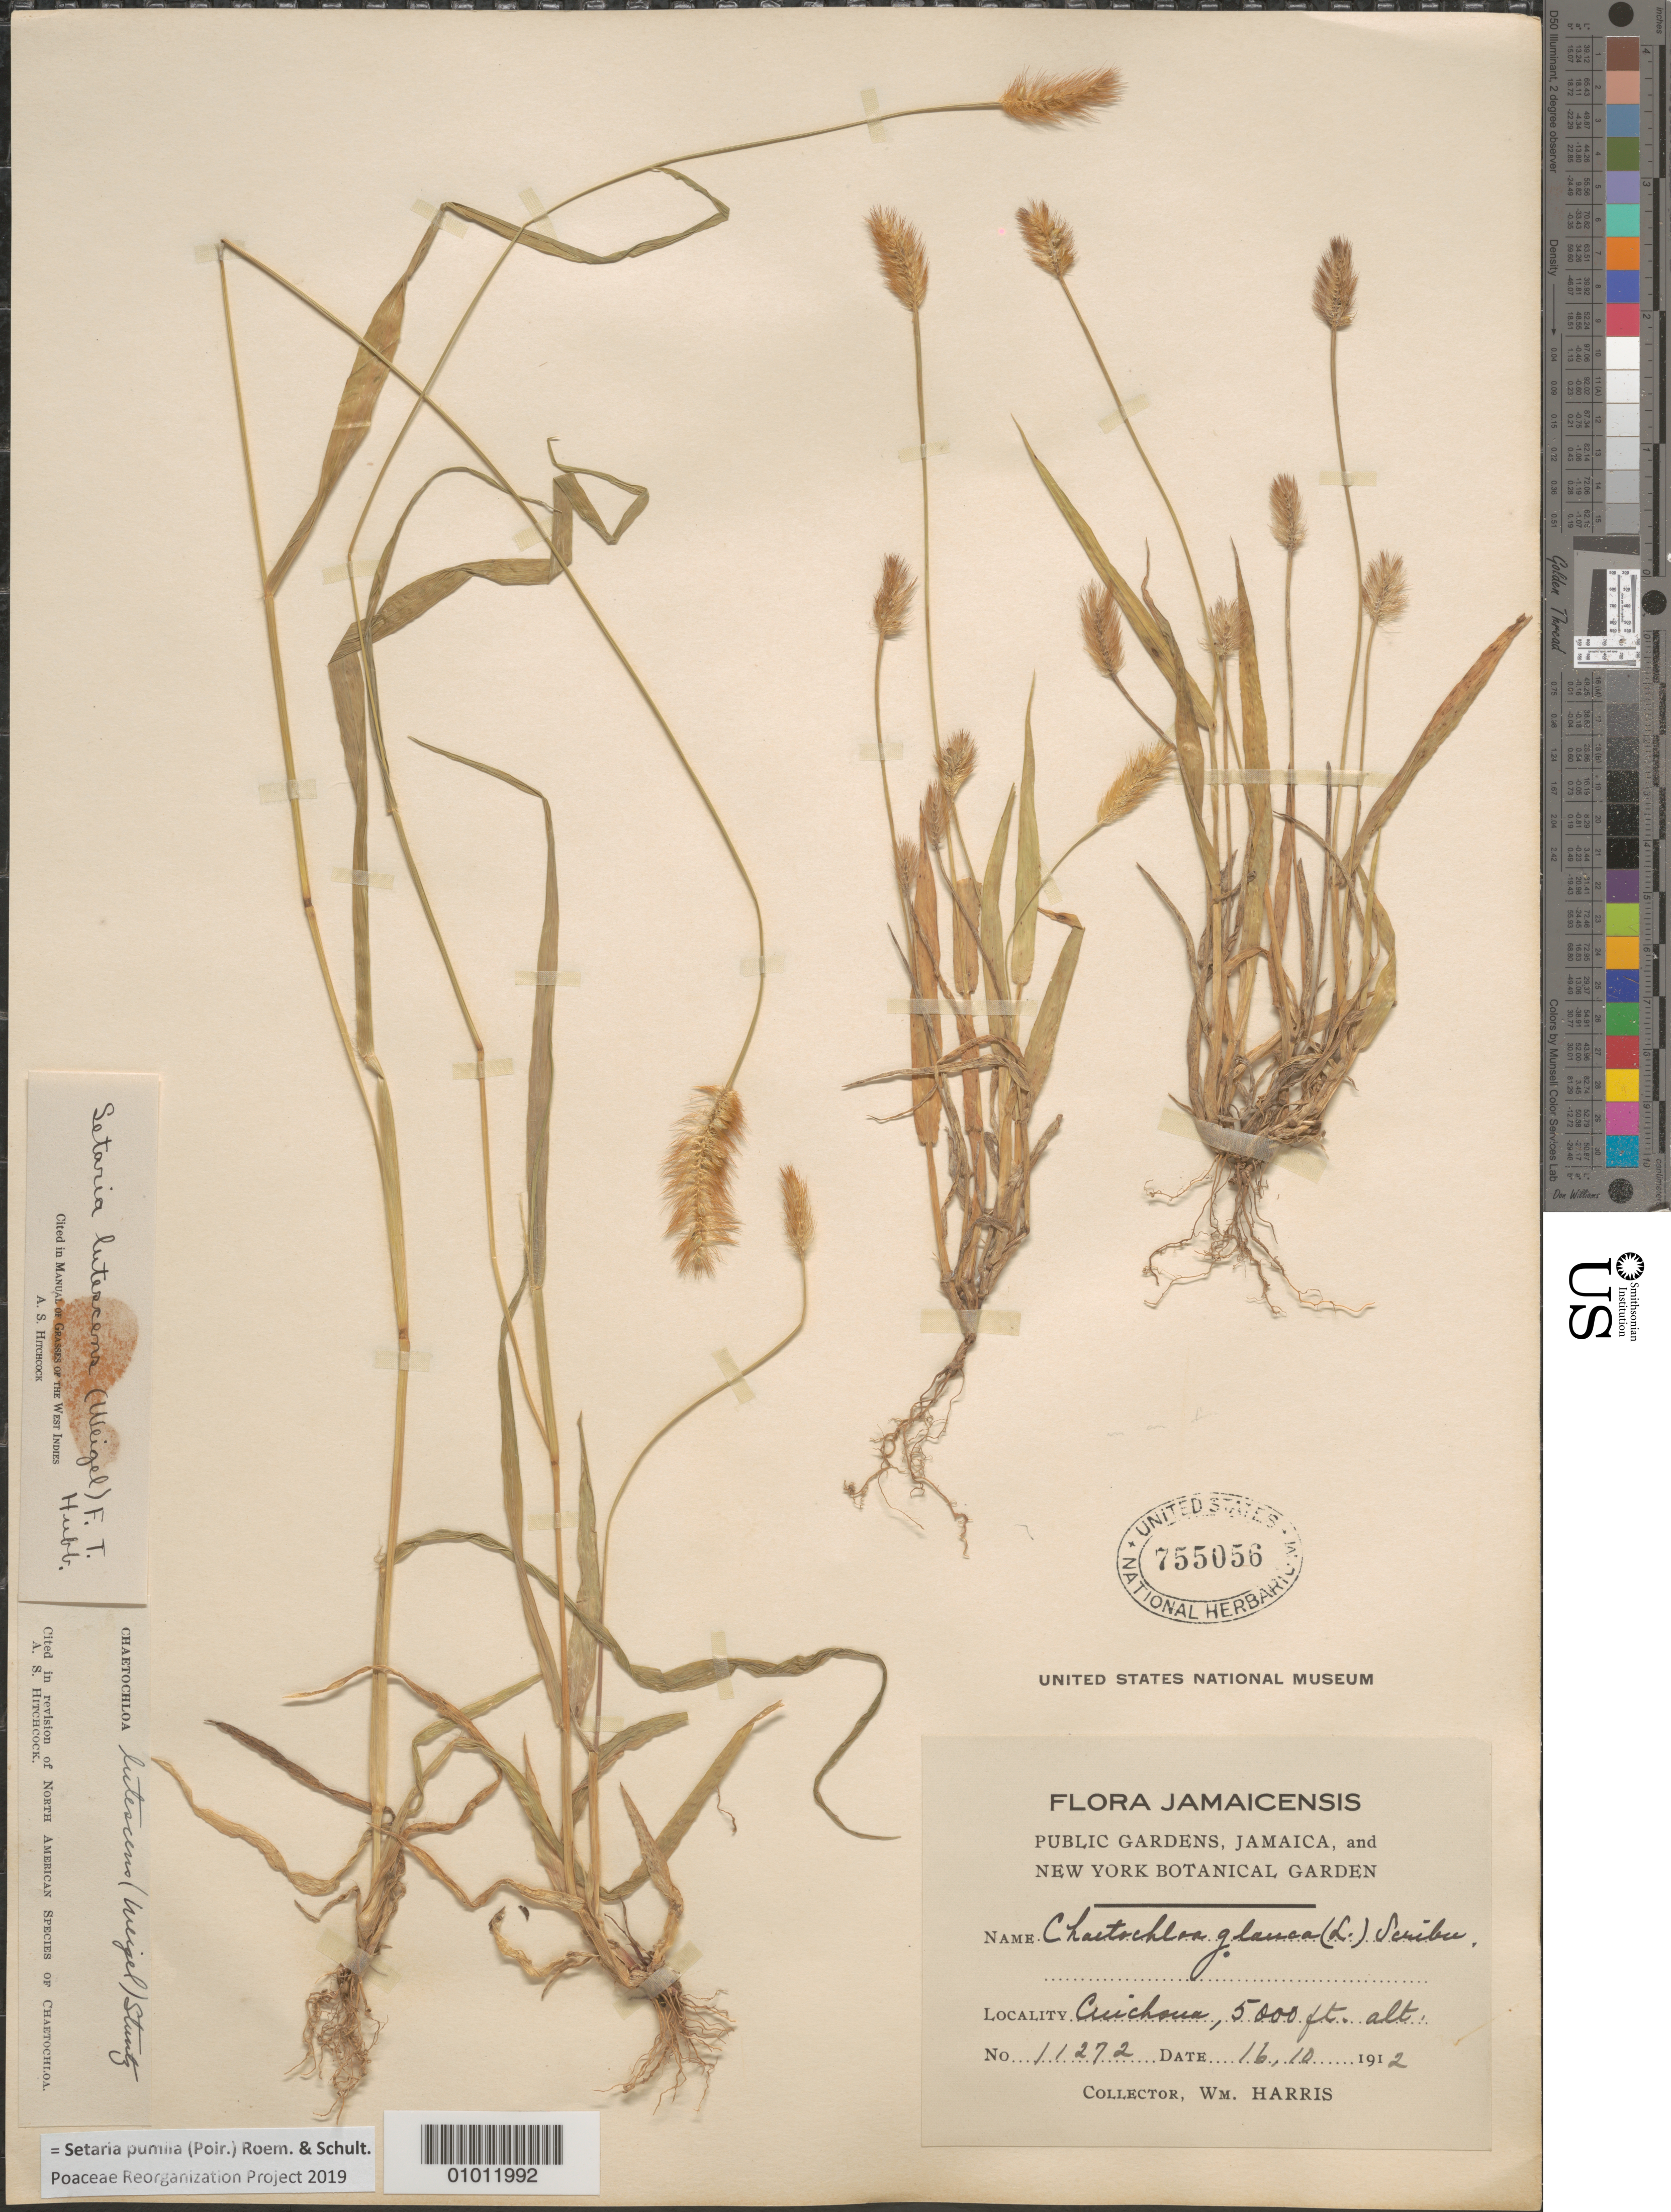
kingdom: Plantae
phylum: Tracheophyta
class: Liliopsida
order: Poales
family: Poaceae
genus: Setaria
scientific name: Setaria pumila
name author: (Poir.) Roem. & Schult.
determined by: Poaceae Reorganization Project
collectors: W. Harris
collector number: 11272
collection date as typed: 16 Oct 1912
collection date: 1912-10-16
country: Jamaica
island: Jamaica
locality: Cuichoua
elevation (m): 1524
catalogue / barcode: US 755056